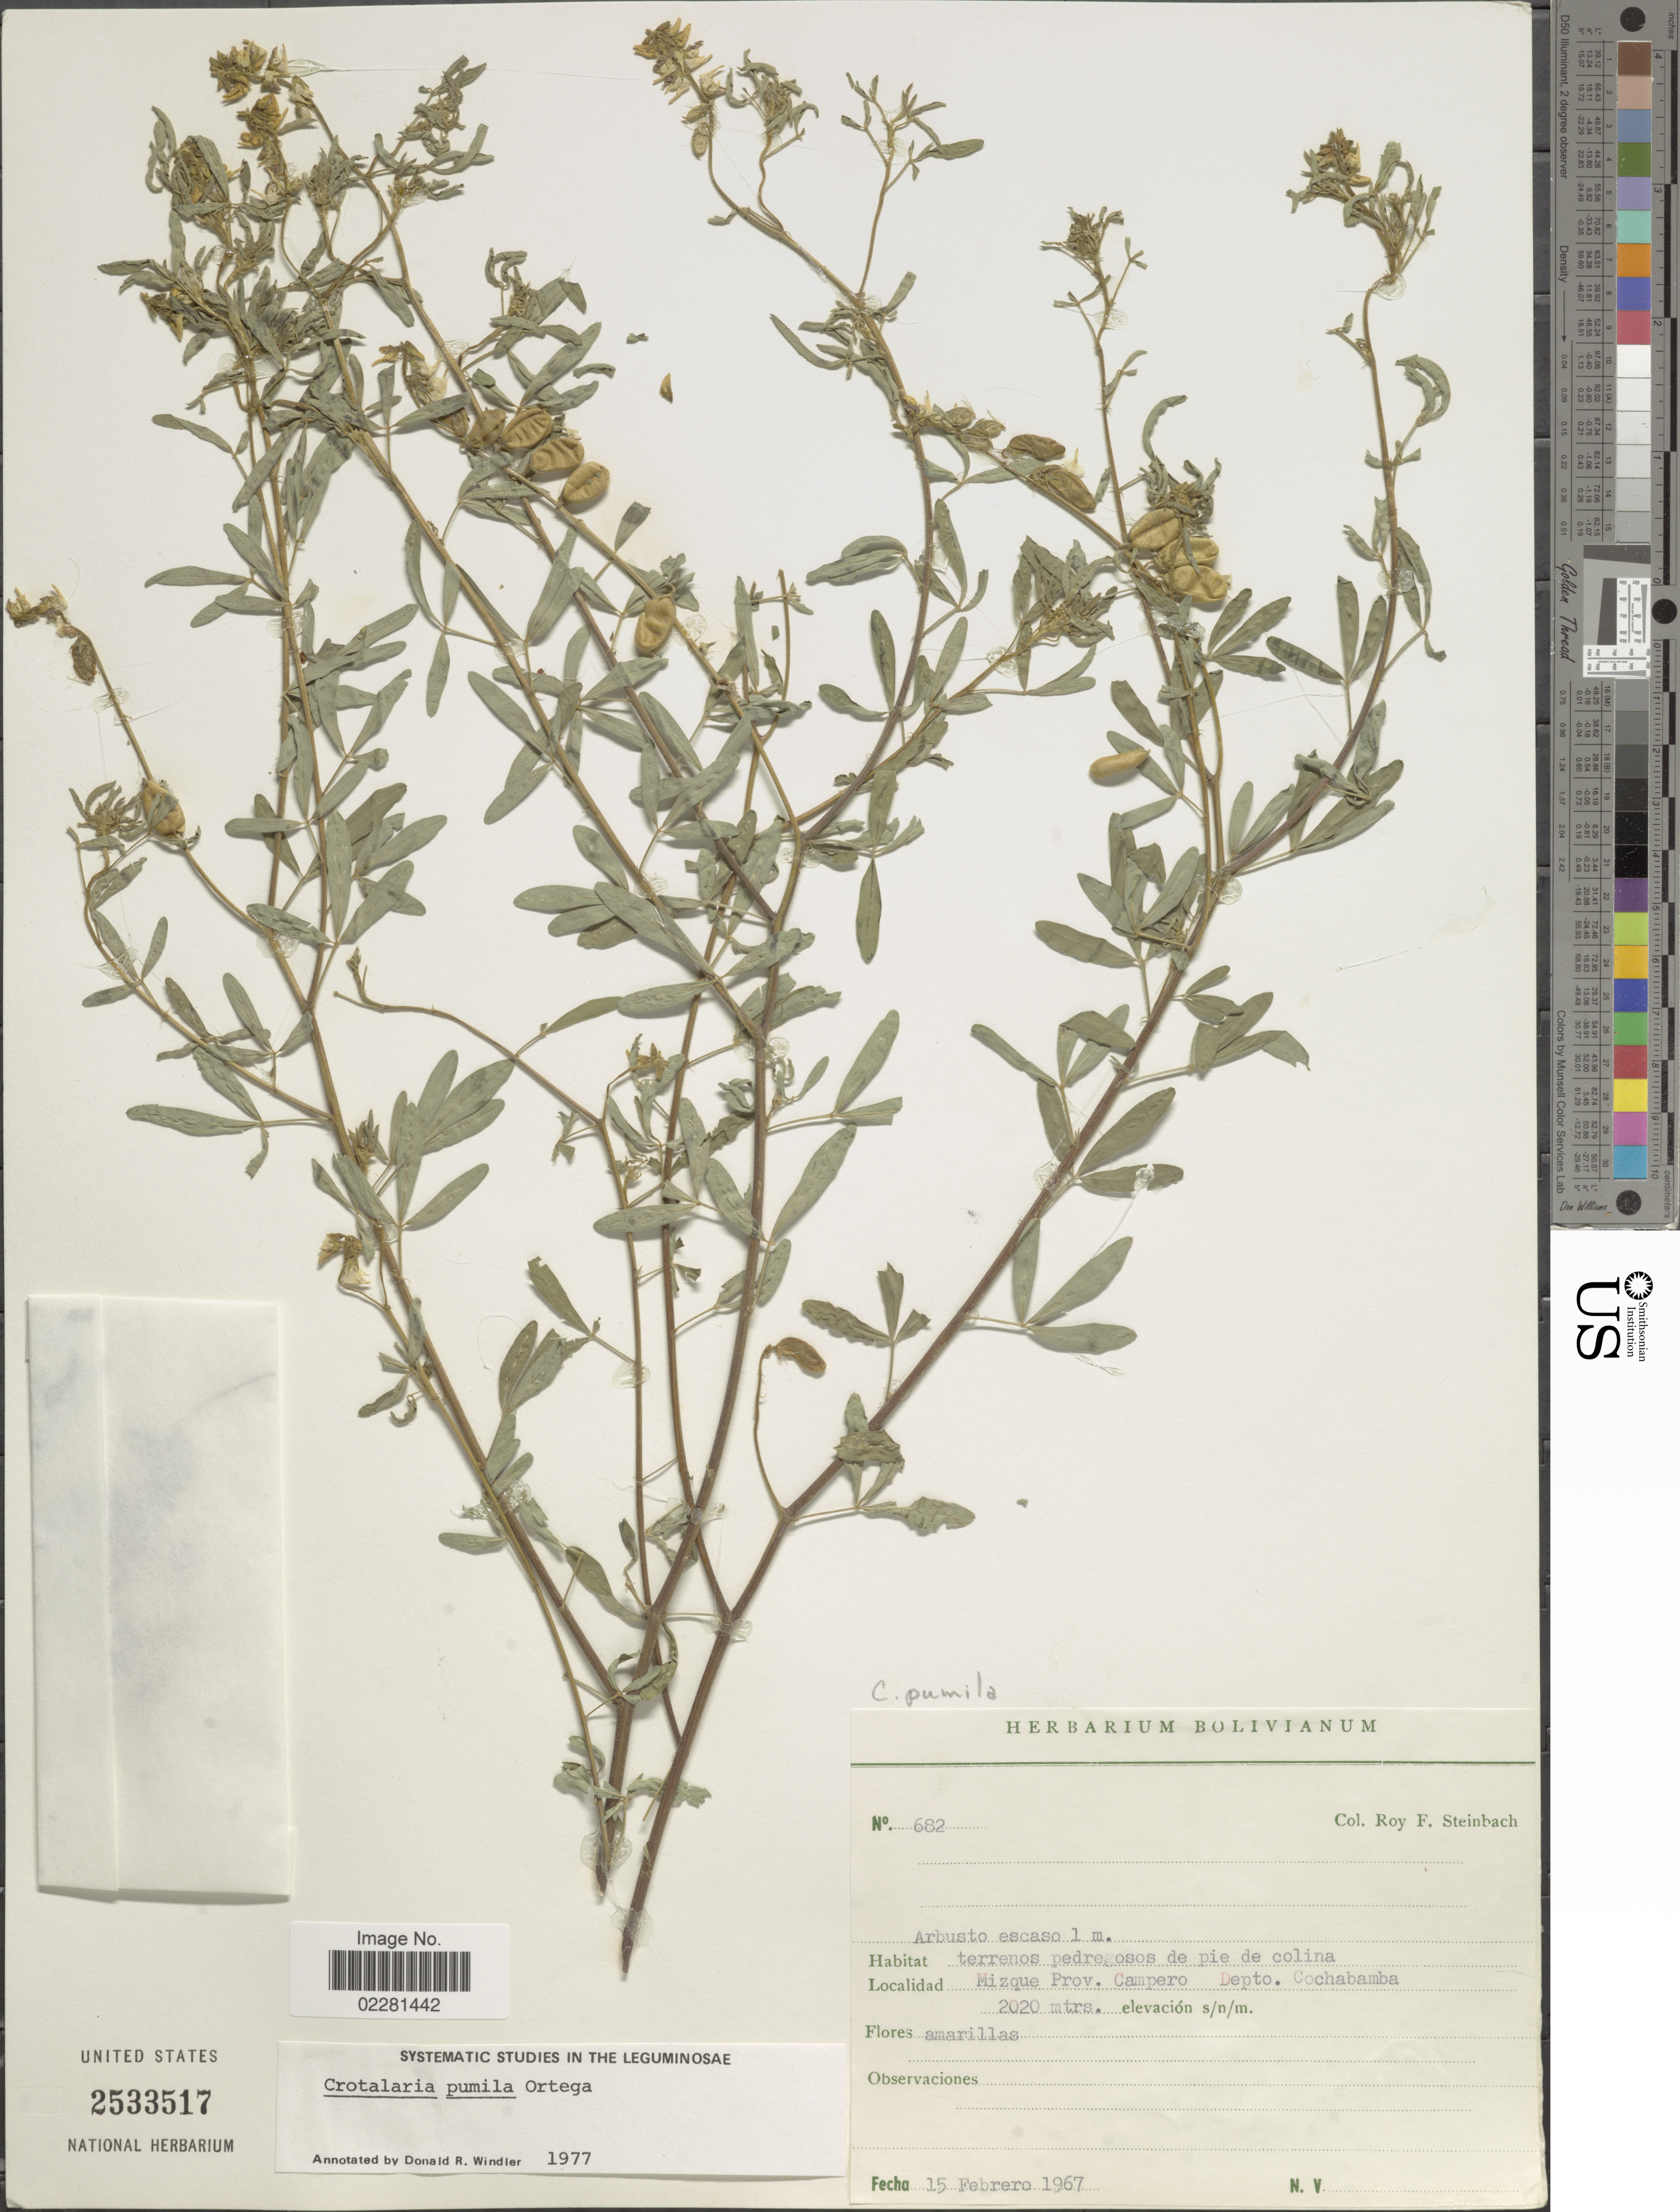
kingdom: Plantae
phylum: Tracheophyta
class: Magnoliopsida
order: Fabales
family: Fabaceae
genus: Crotalaria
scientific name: Crotalaria pumila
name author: Ortega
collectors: R. F. Steinbach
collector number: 682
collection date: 1967-02-15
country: Bolivia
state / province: Cochabamba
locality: Mizque Prov. Campero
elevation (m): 2020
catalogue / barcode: US 2533517